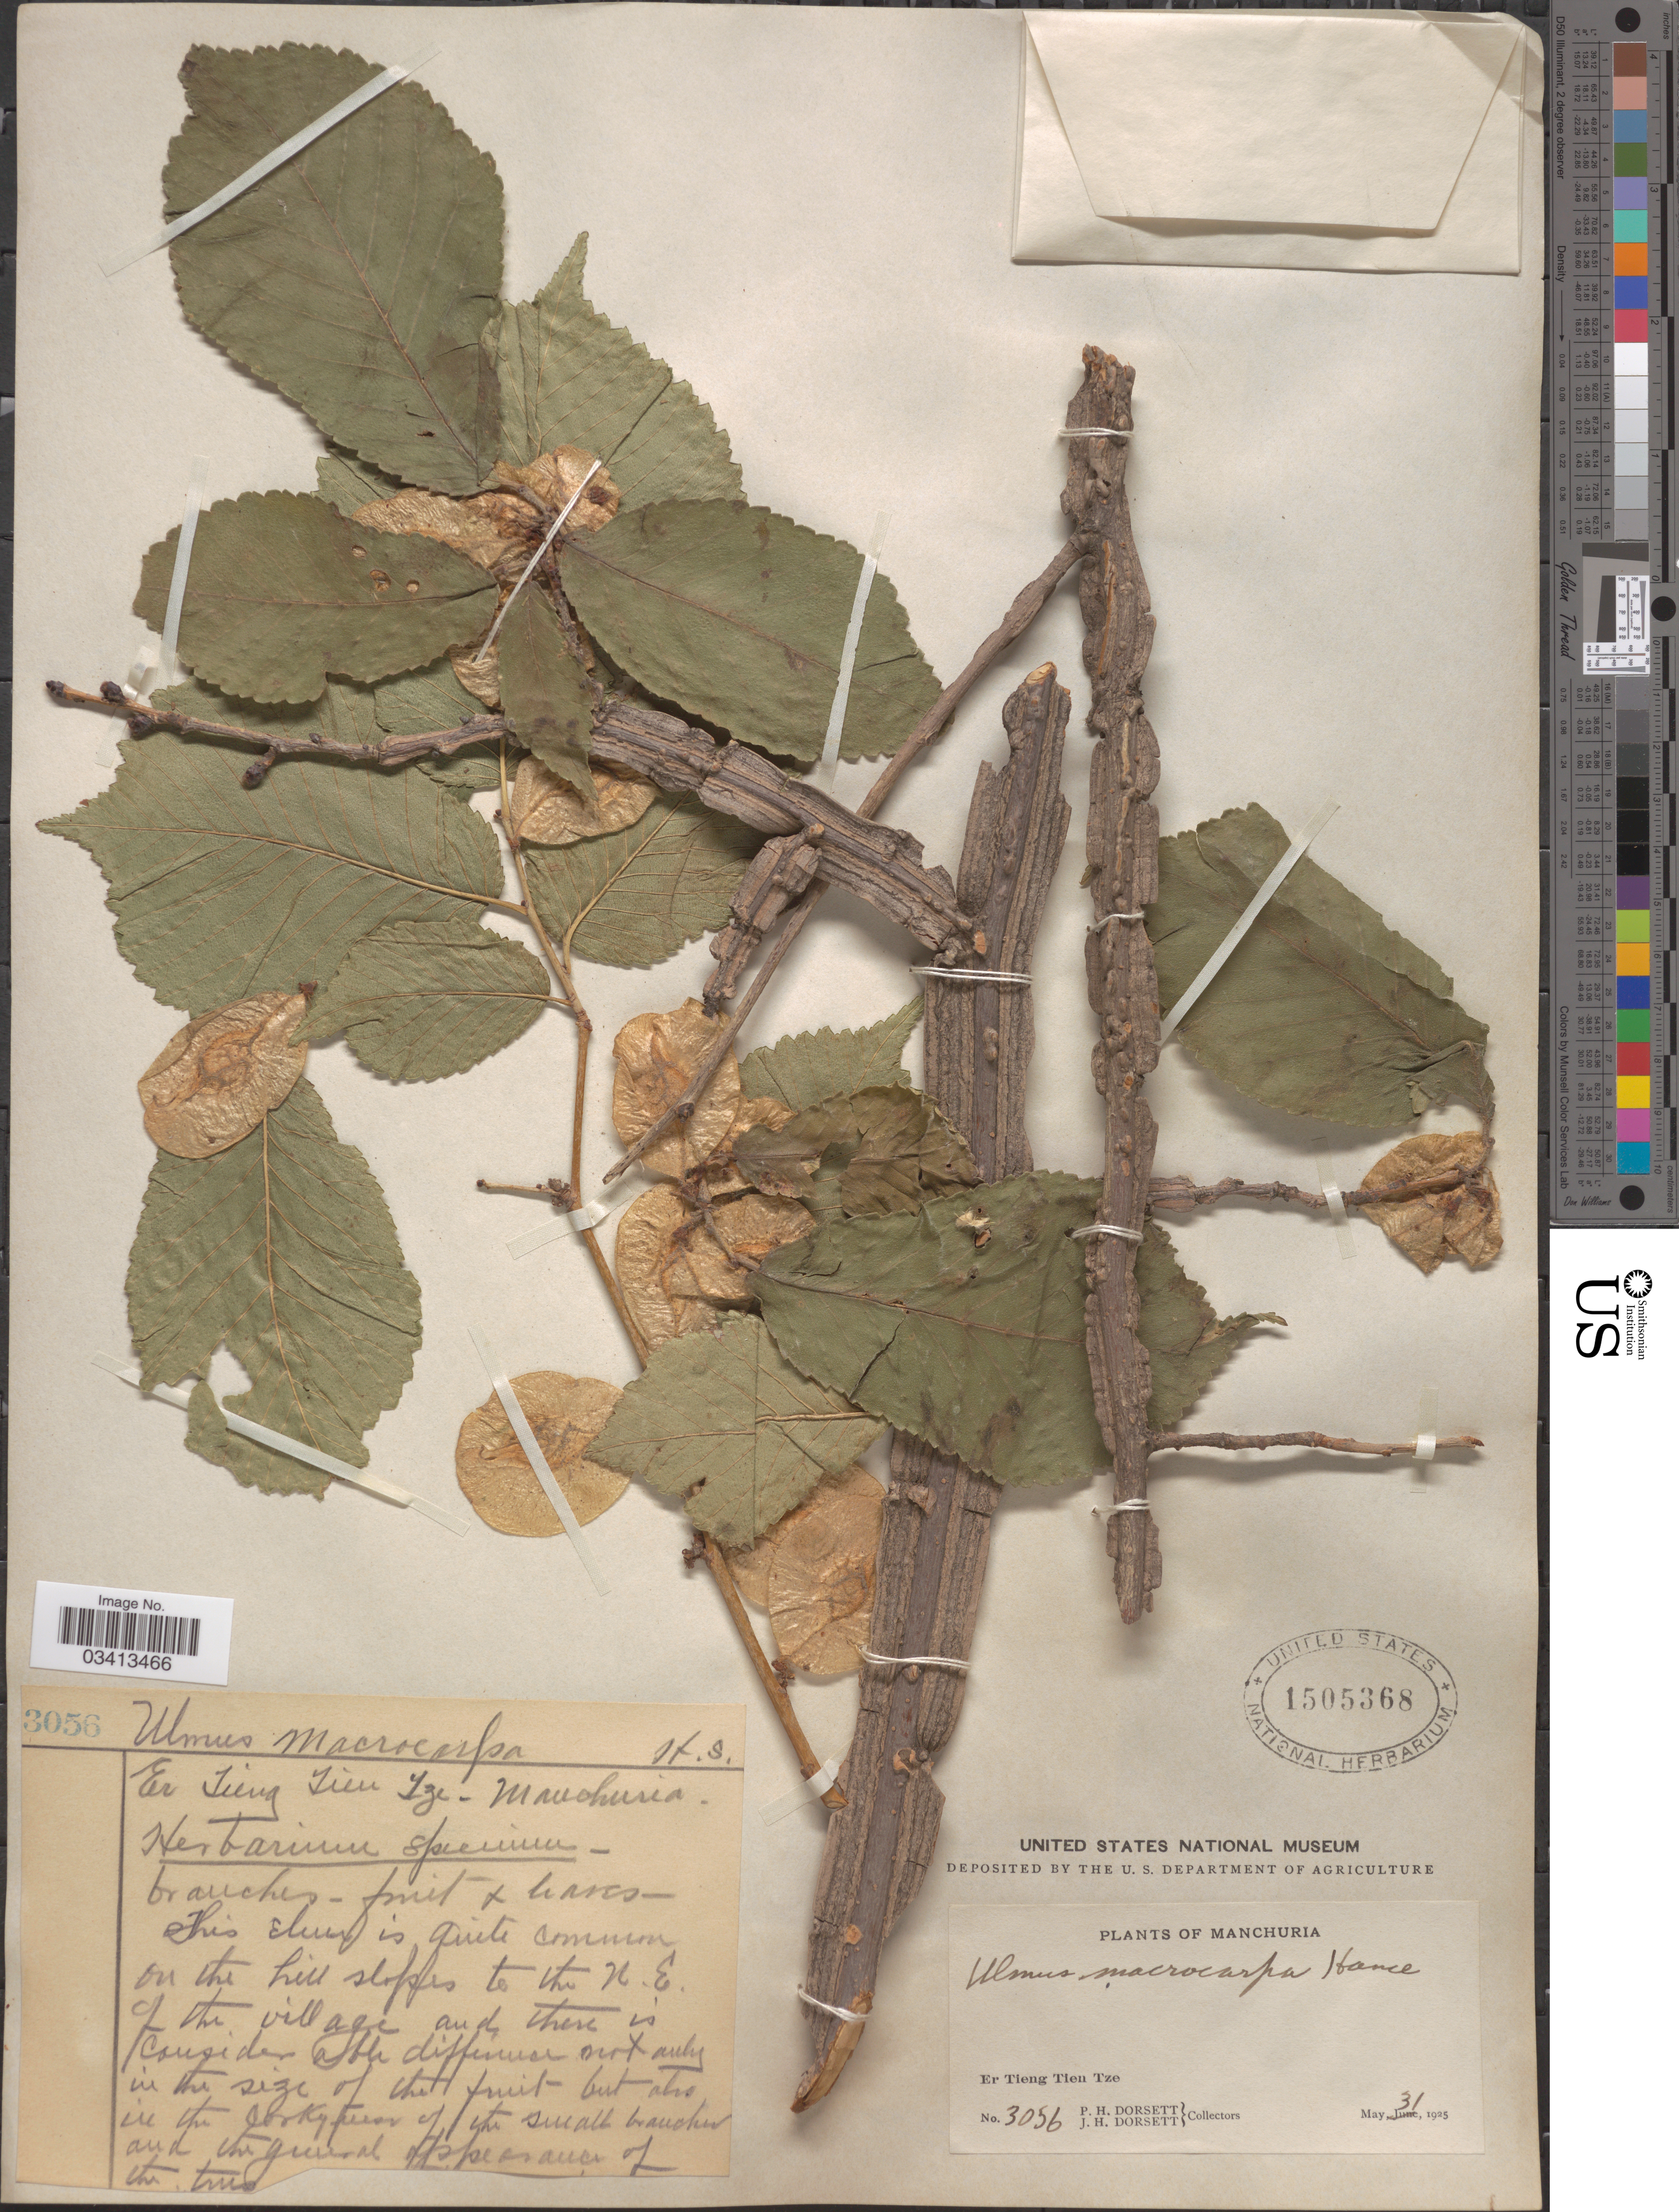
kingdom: Plantae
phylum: Tracheophyta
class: Magnoliopsida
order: Rosales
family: Ulmaceae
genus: Ulmus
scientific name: Ulmus macrocarpa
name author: Hance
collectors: P. H. Dorsett & J. Dorsett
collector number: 3056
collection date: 1925-05-31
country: China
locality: Manchuria. Er Tieng Tien Tze.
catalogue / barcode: US 1505368